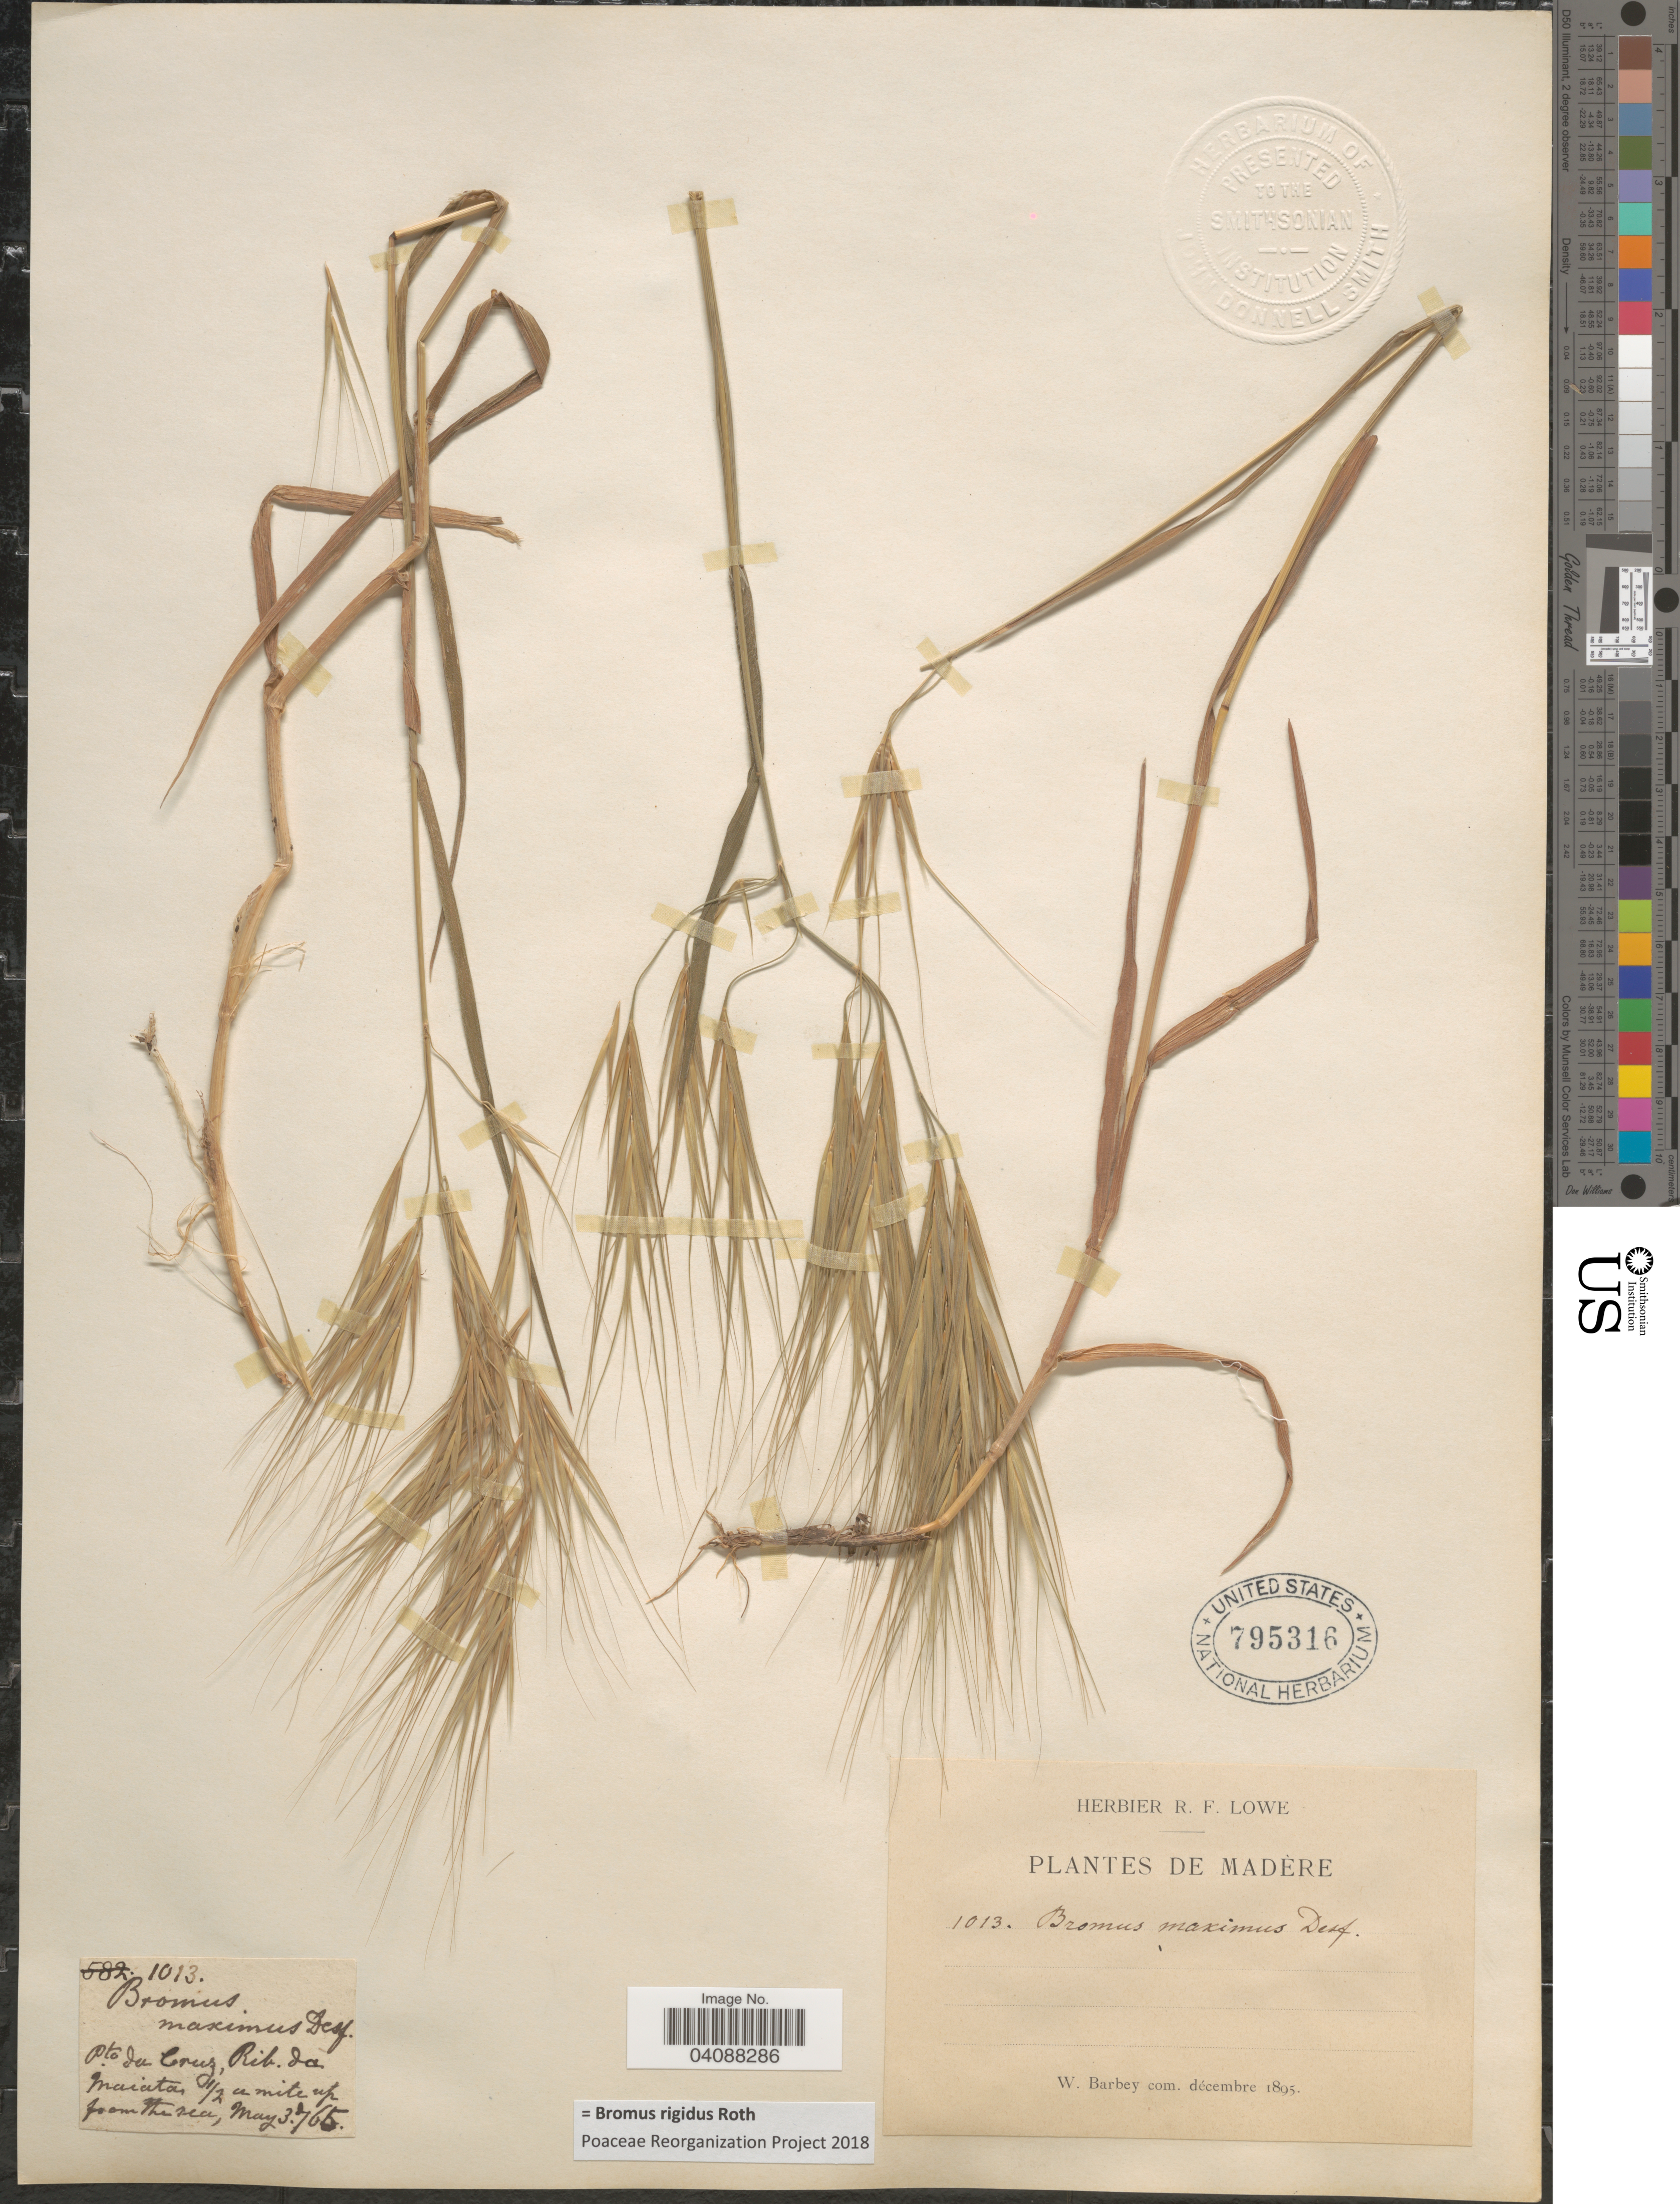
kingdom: Plantae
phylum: Tracheophyta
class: Liliopsida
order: Poales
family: Poaceae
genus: Bromus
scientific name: Bromus rigidus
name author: Roth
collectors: ex herb. R. F. Lowe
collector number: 1013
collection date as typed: Transcribed d/m/y: 3/5/65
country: Portugal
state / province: Madeira (Aut. Reg.)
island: Madeira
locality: Pto du Cruz, Rib. Da Maiatas, 1/2 a Mile up from the sea. Madére.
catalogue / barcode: US 795316